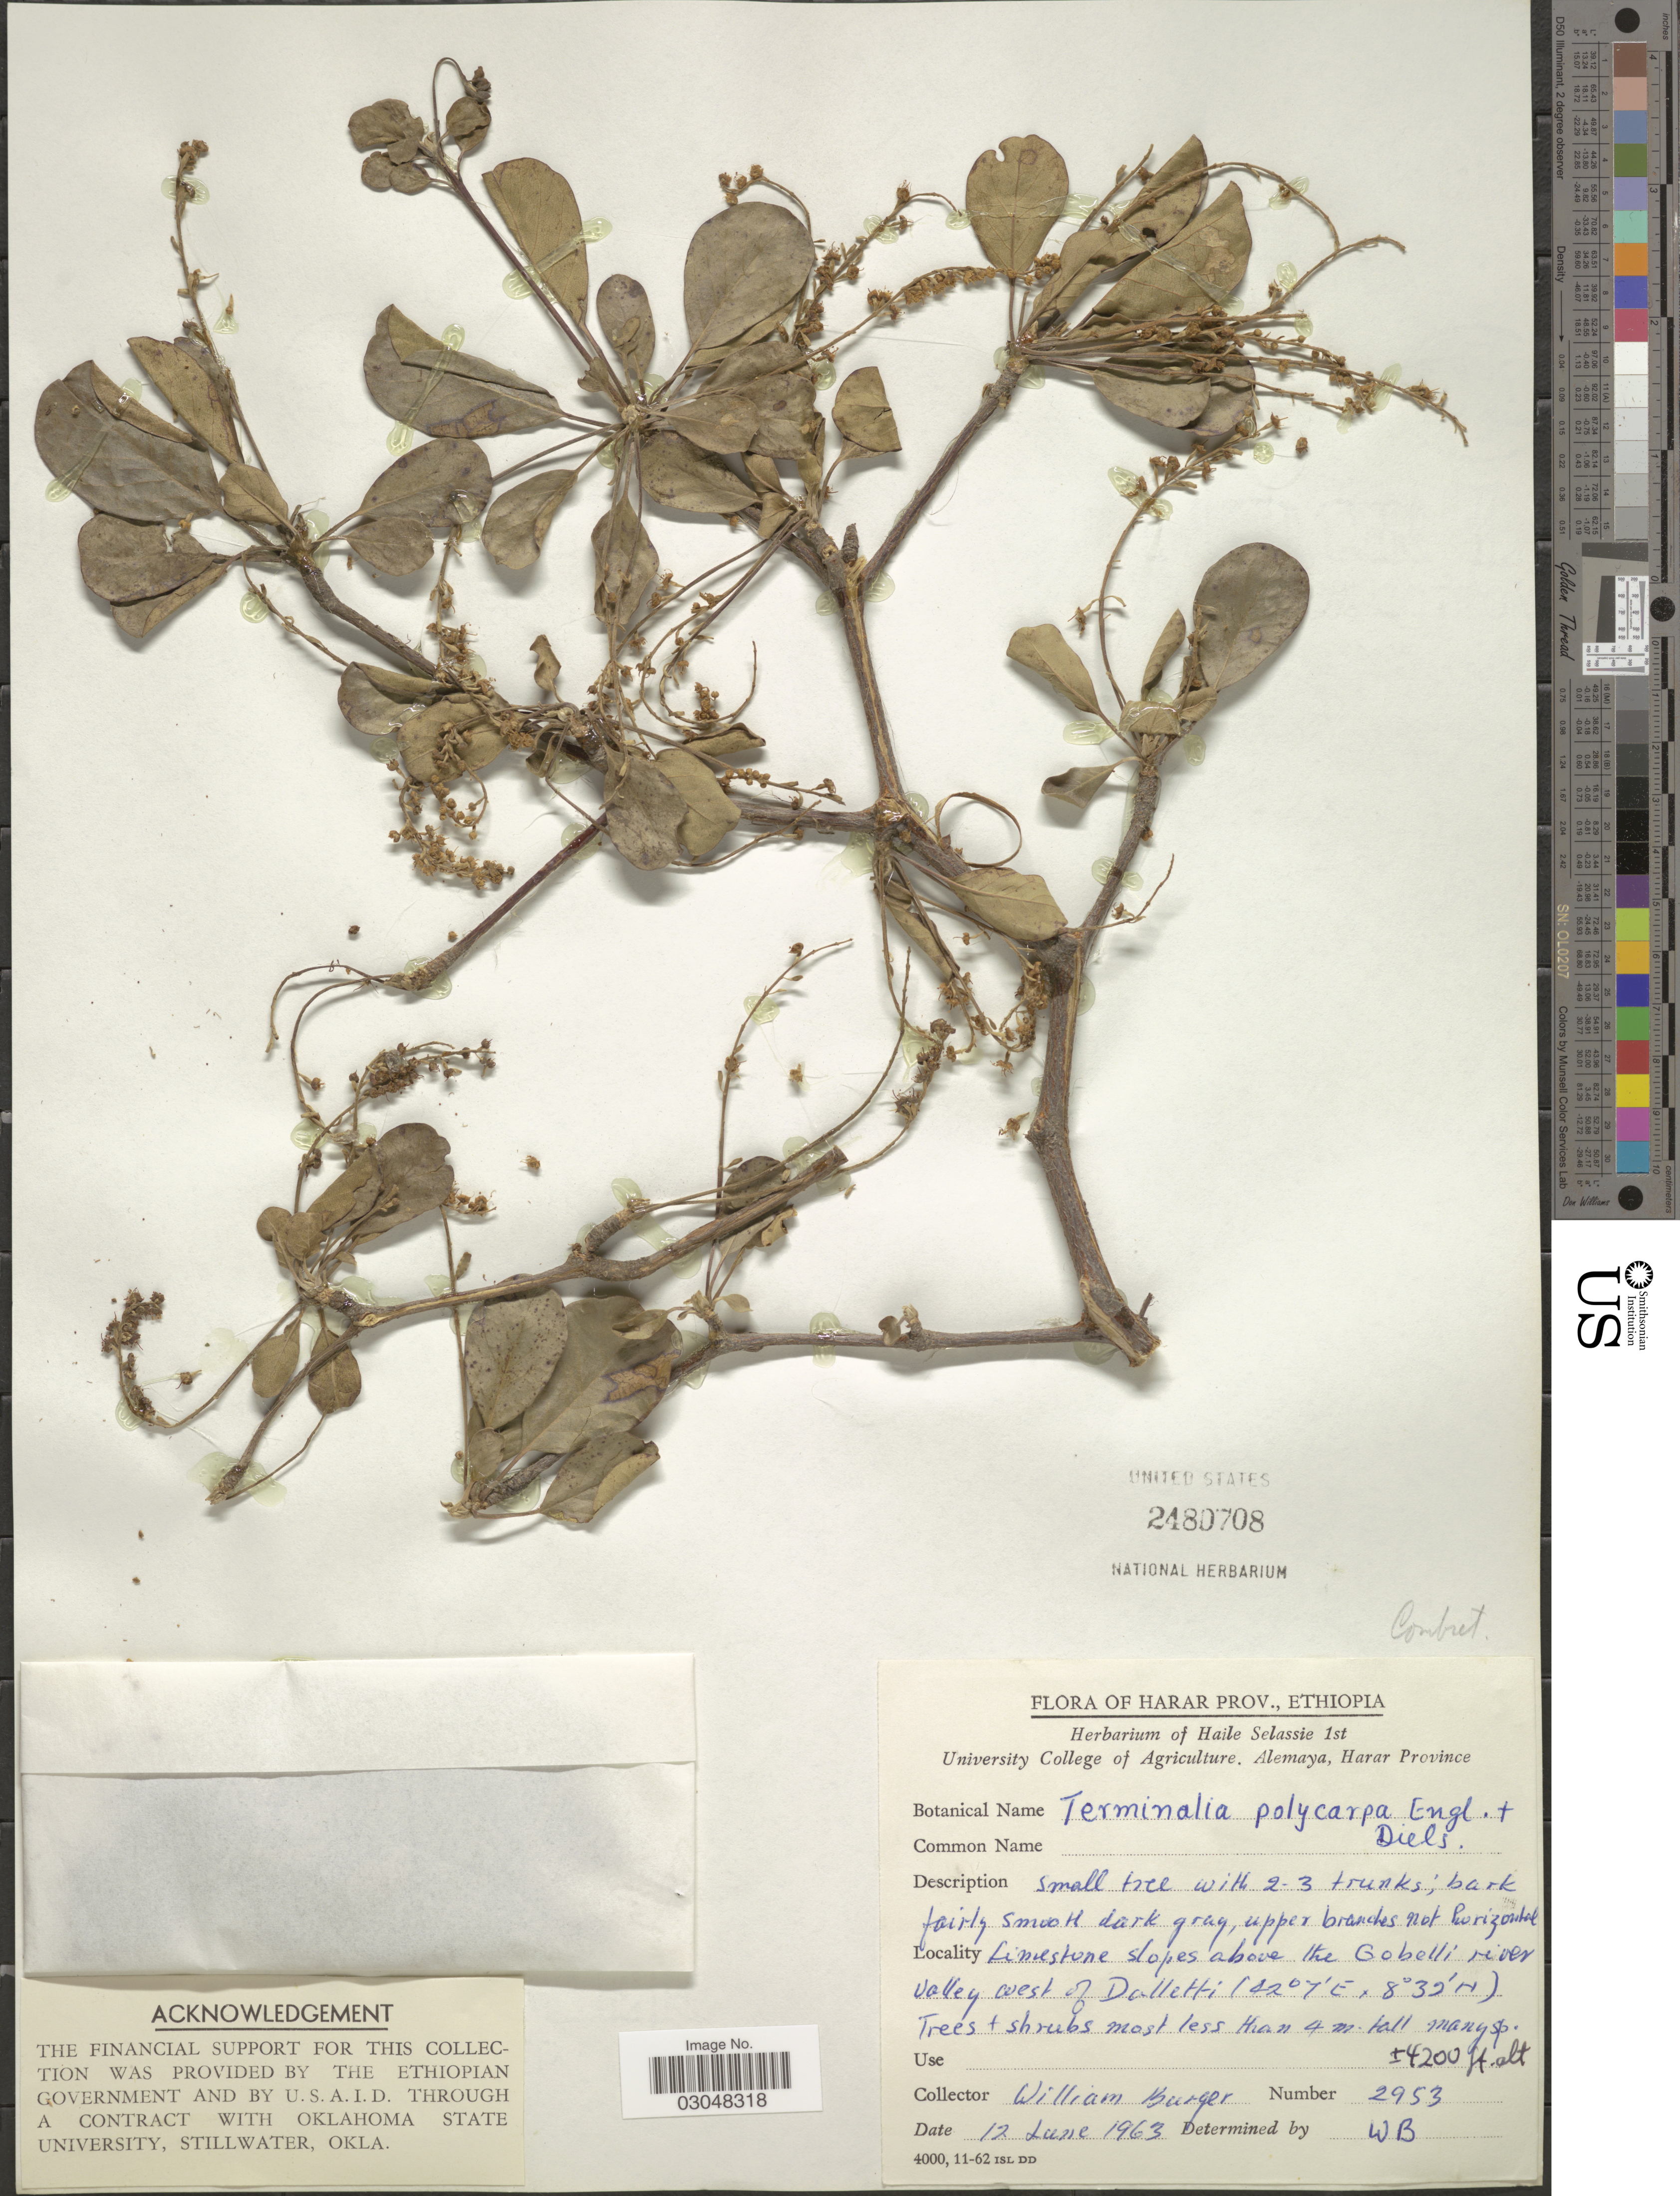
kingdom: Plantae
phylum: Tracheophyta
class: Magnoliopsida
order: Myrtales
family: Combretaceae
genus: Terminalia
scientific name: Terminalia polycarpa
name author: Engl. & Diels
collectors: W. Burger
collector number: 2953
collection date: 1963-06-12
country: Ethiopia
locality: Harar Prov. Limestone slopes above the Gobelli river valley west of Dalletti.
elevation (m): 1280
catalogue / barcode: US 2480708